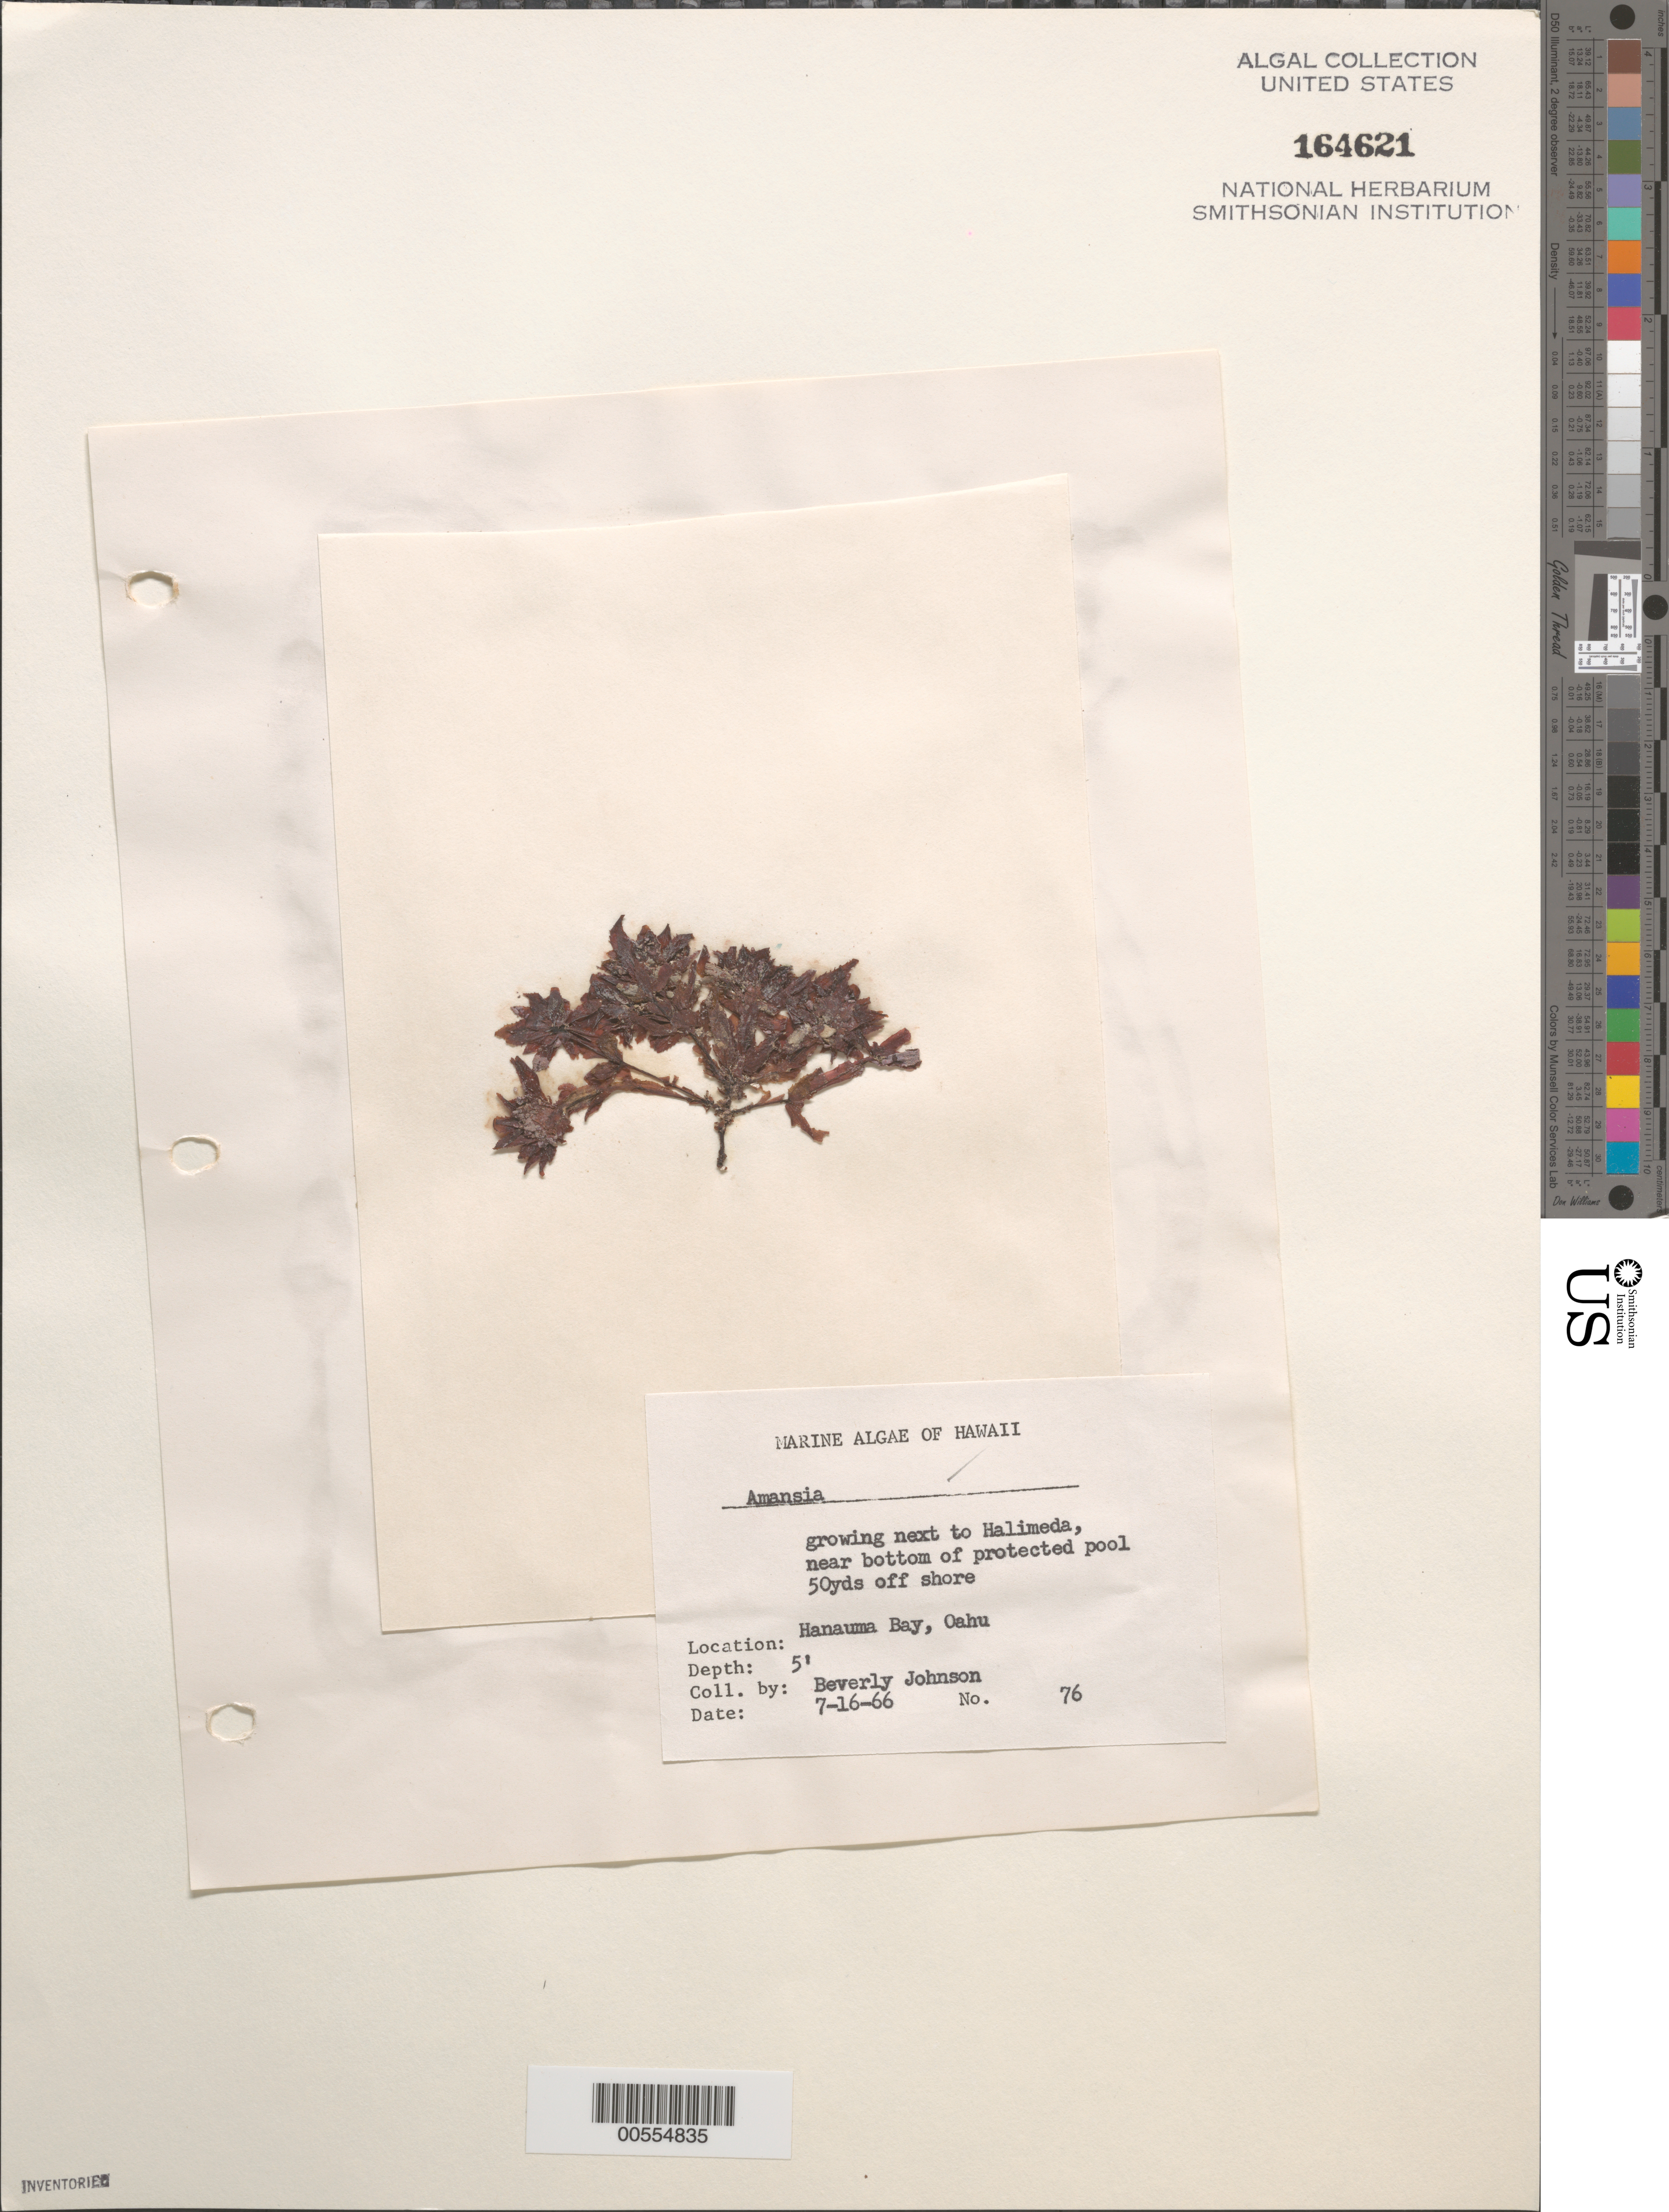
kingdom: Plantae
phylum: Rhodophyta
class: Florideophyceae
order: Ceramiales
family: Rhodomelaceae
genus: Amansia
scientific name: Amansia sp.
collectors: B. Johnson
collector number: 76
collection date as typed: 16 Jul 1966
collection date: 1966-07-16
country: United States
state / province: Hawaii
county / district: Honolulu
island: Oahu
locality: Hanauma Bay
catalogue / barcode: US 164621